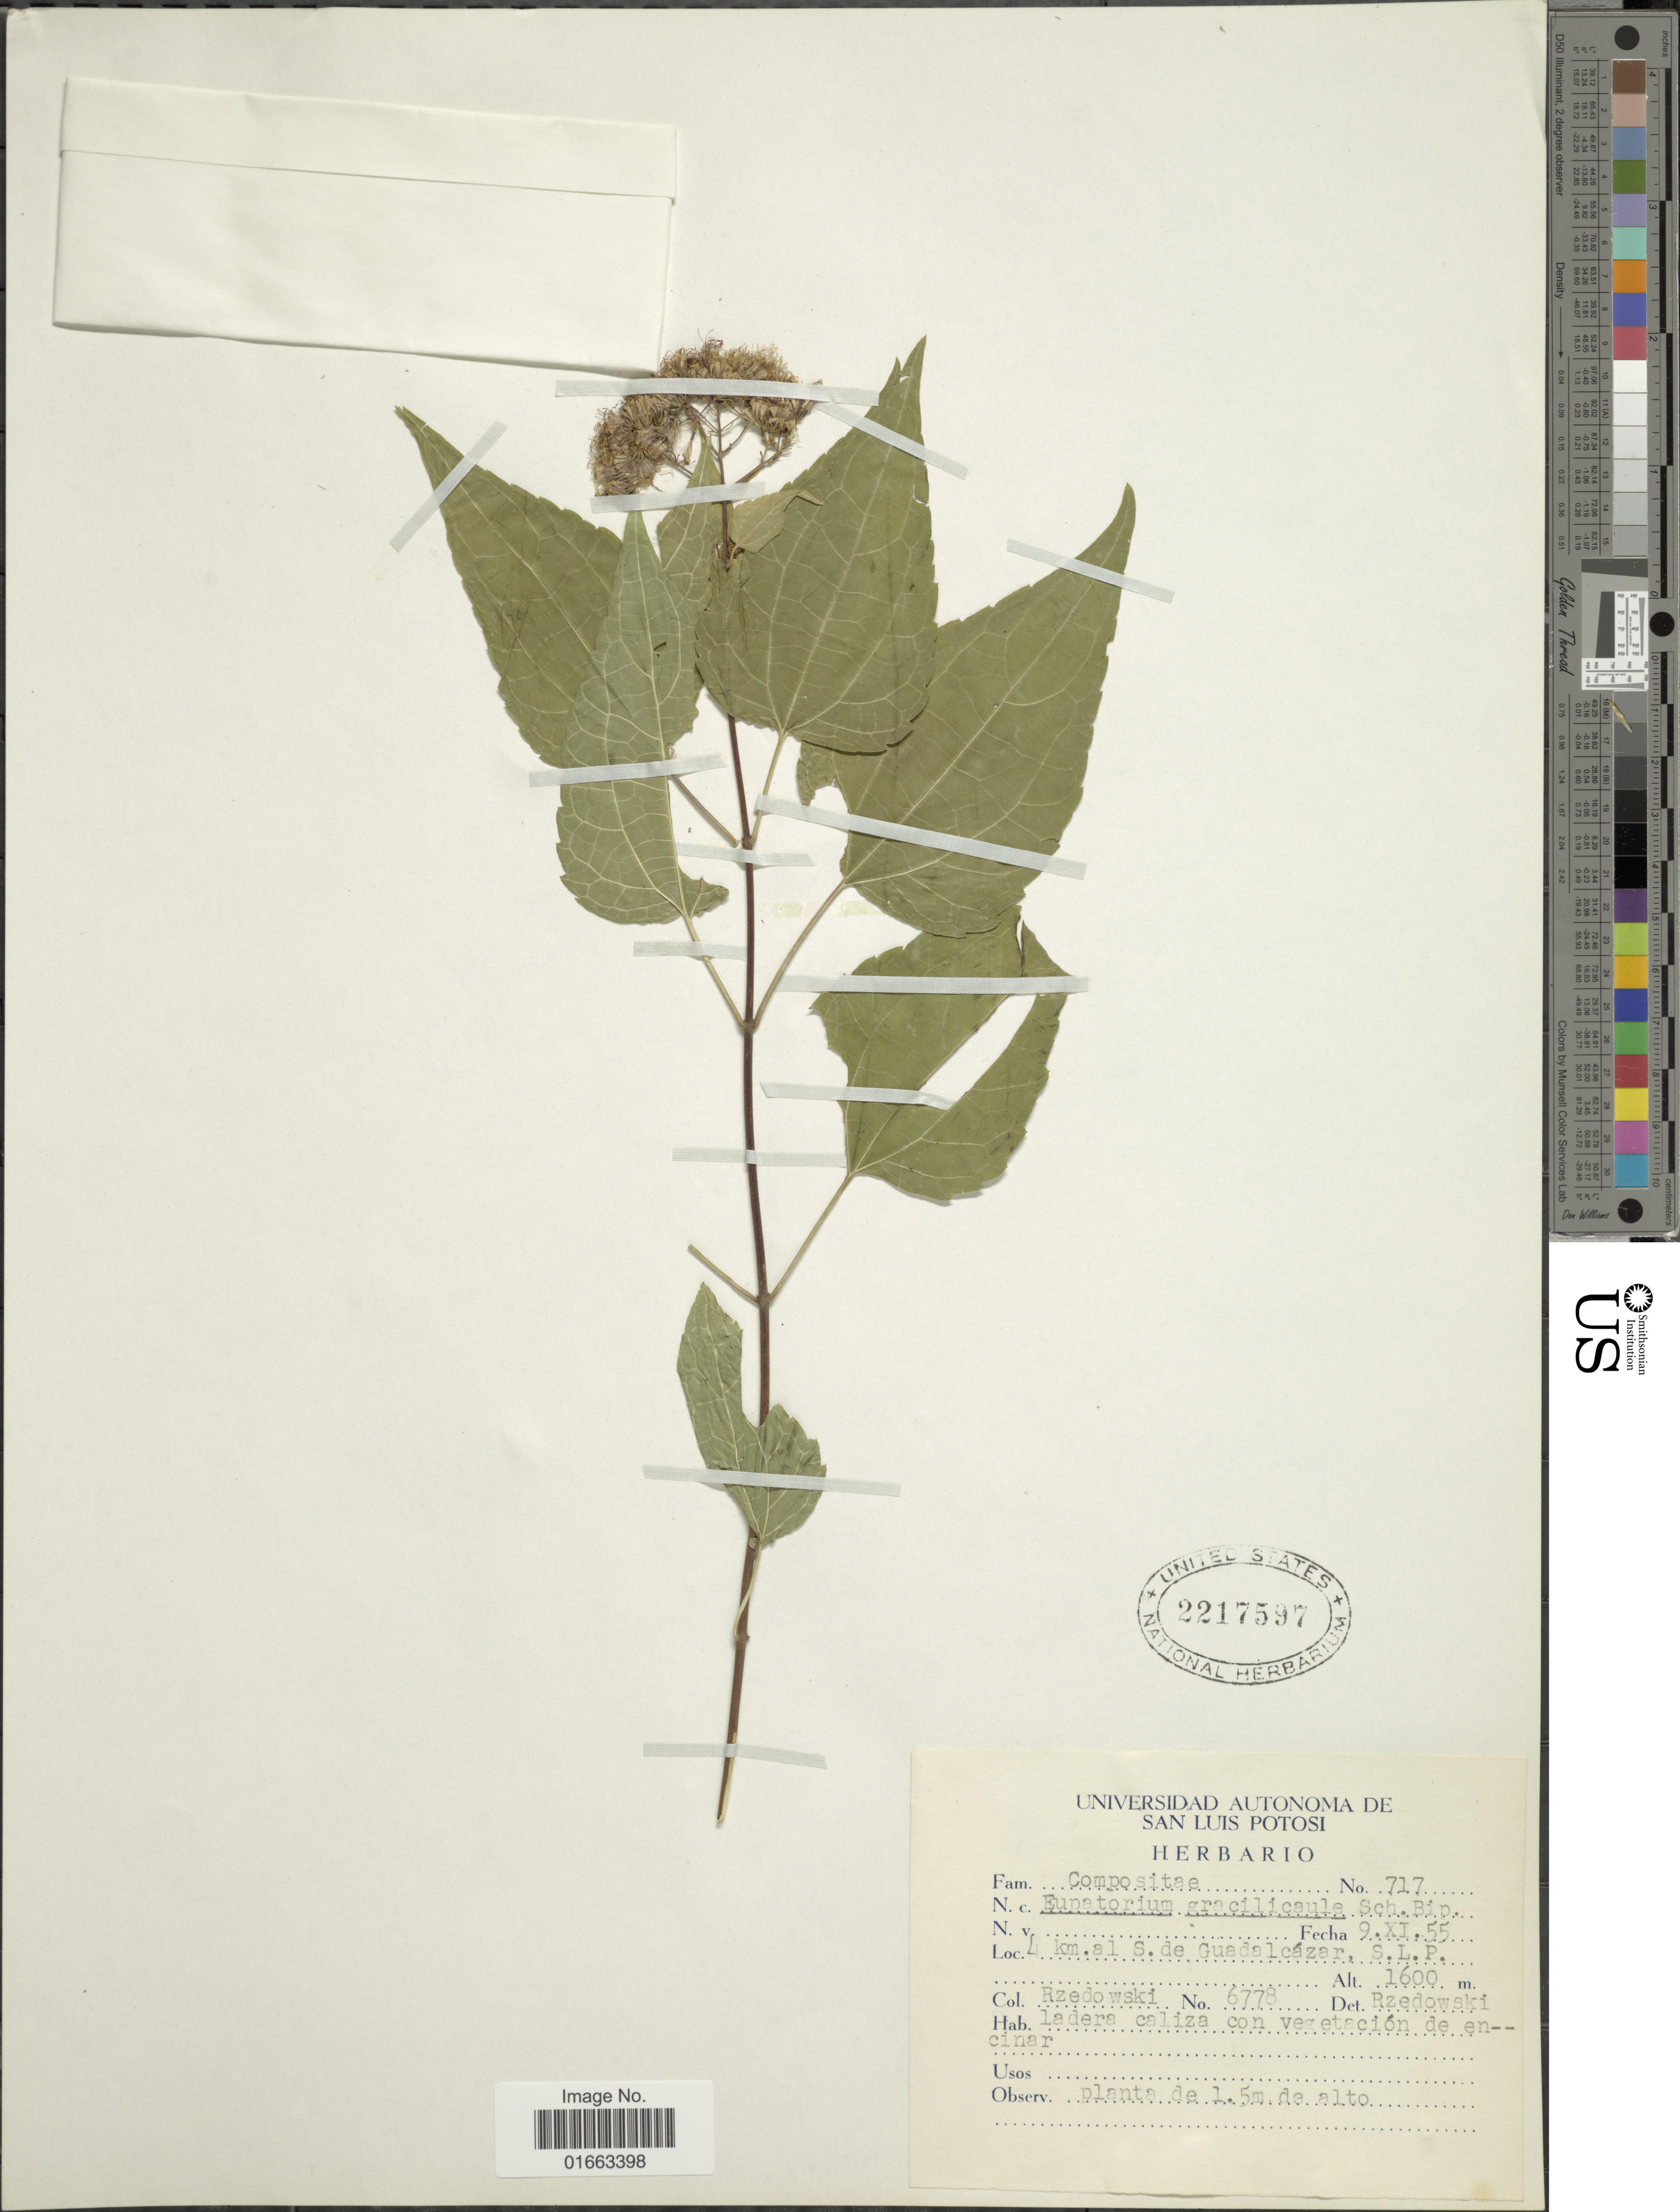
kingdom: Plantae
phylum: Tracheophyta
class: Magnoliopsida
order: Asterales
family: Asteraceae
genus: Koanophyllon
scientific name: Koanophyllon gracilicaule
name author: (Sch. Bip. ex B.L. Rob.) R.M. King & H. Rob.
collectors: Rzedowski, --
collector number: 6778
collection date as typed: Transcribed d/m/y: 9/11/55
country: Mexico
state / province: San Luis Potosí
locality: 4 km. al S. de Guadalcázar, ladera caliza con vegetación de encinar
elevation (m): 1600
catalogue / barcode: US 2217597